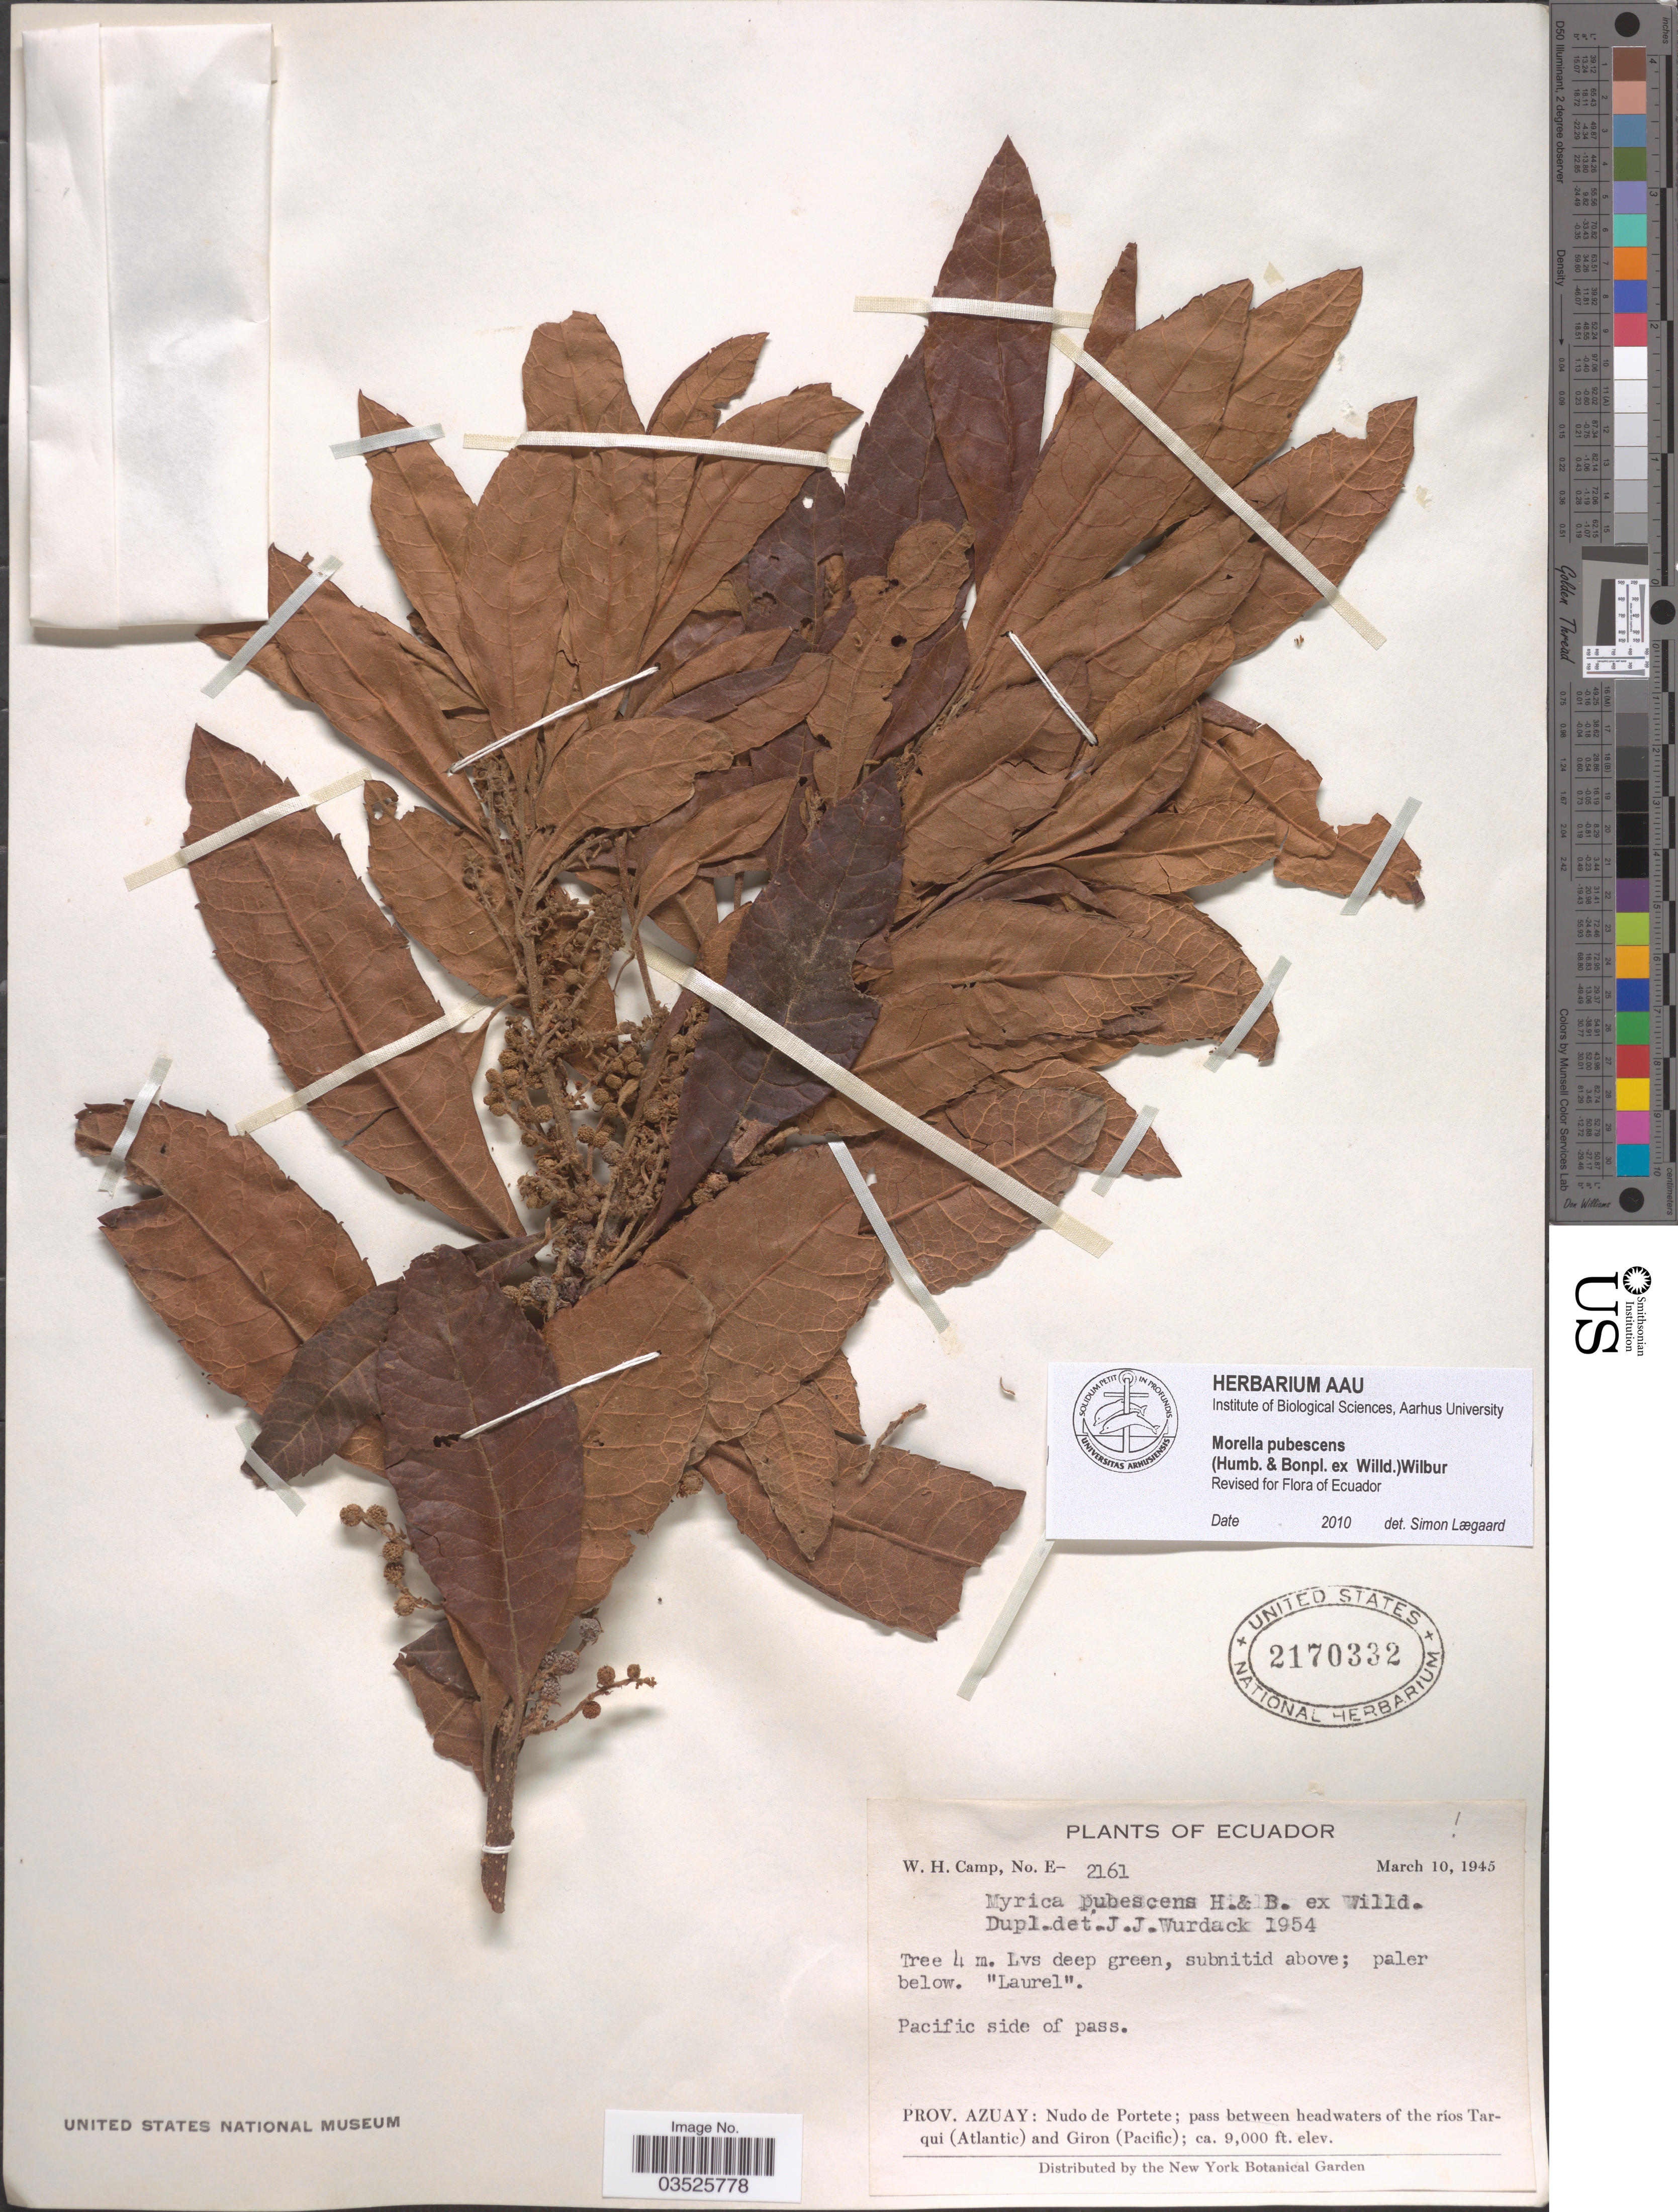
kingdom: Plantae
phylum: Tracheophyta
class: Magnoliopsida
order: Fagales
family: Myricaceae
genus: Morella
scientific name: Morella pubescens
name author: (Humb. & Bonpl. ex Willd.) Wilbur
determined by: Lægaard, S.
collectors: W. H. Camp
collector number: E-2161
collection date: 1945-03-10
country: Ecuador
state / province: Azuay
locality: Pacific side of pass. Nudo de Portete; pass between headwaters of the ríos Tarqui (Atlantic) and Giron (Pacific).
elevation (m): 2743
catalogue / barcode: US 2170332